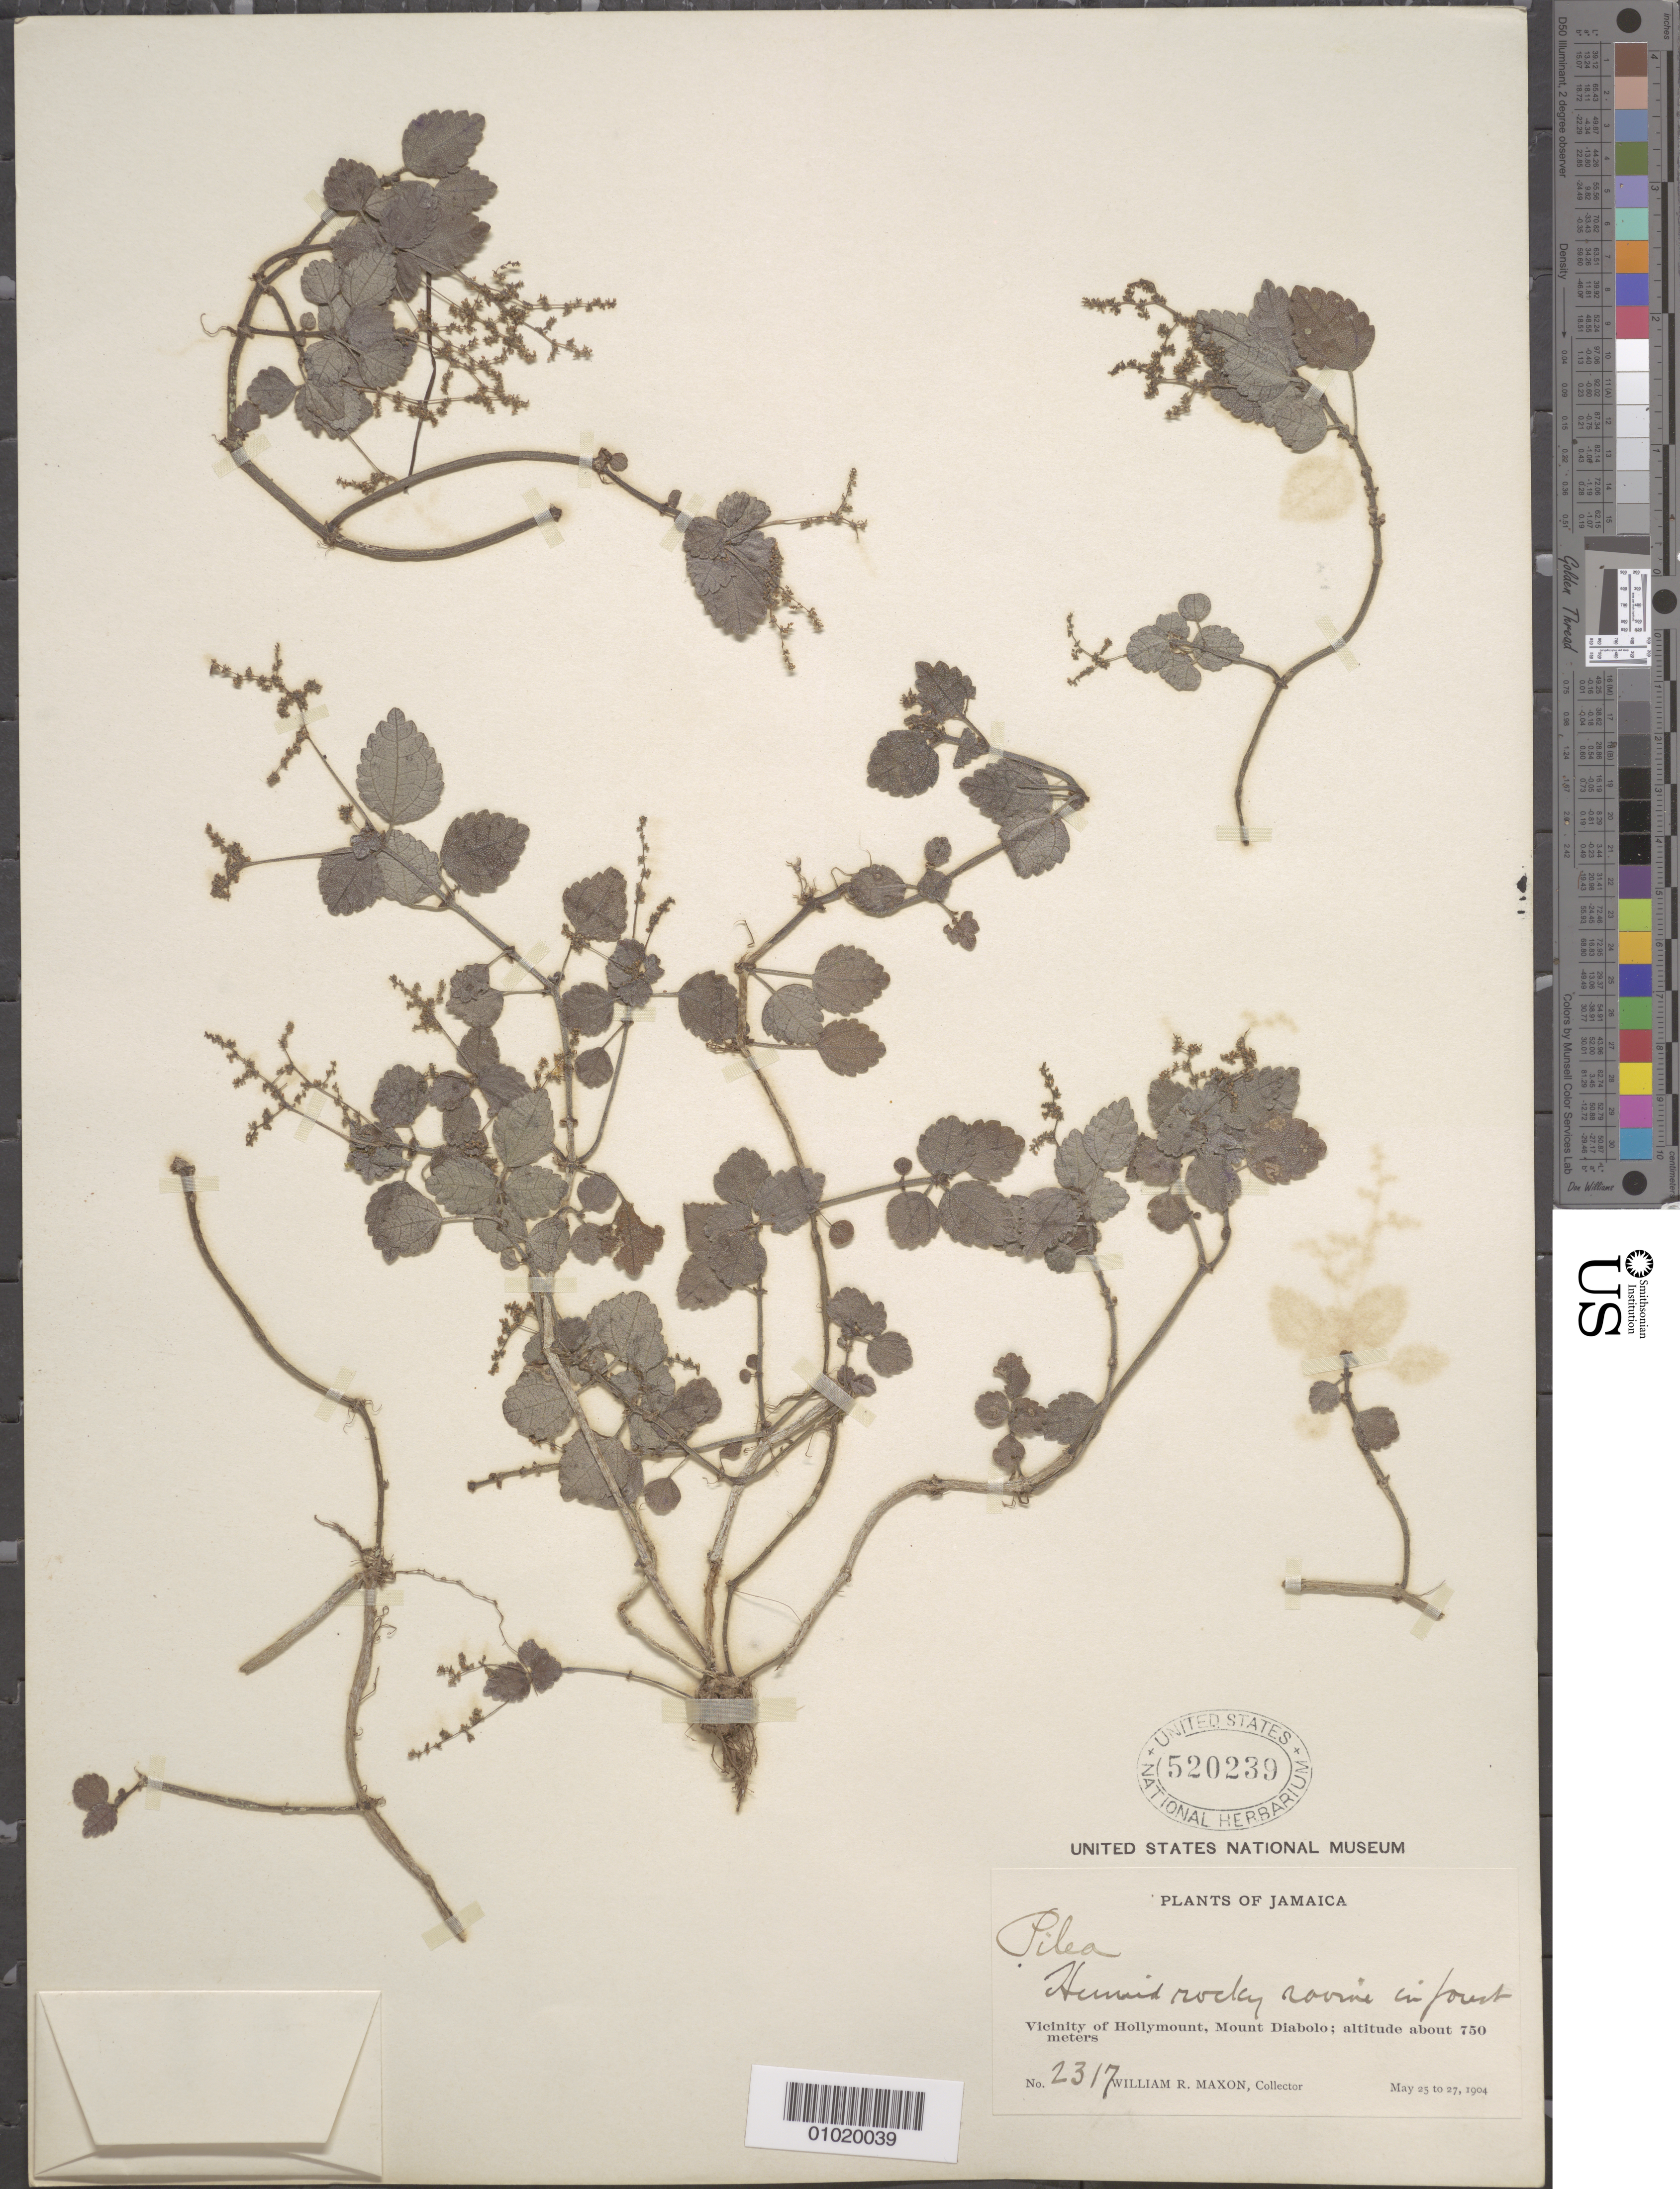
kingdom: Plantae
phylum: Tracheophyta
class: Magnoliopsida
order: Rosales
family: Urticaceae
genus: Pilea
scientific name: Pilea repens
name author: (Sw.) Wedd.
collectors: W. R. Maxon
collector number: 2317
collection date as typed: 25 May 1904 to 27 May 1904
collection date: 1904-05-25/1904-05-27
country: Jamaica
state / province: Saint Ann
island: Jamaica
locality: Vicinity of Hollymount, Mount Diabolo.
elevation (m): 750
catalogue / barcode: US 520239